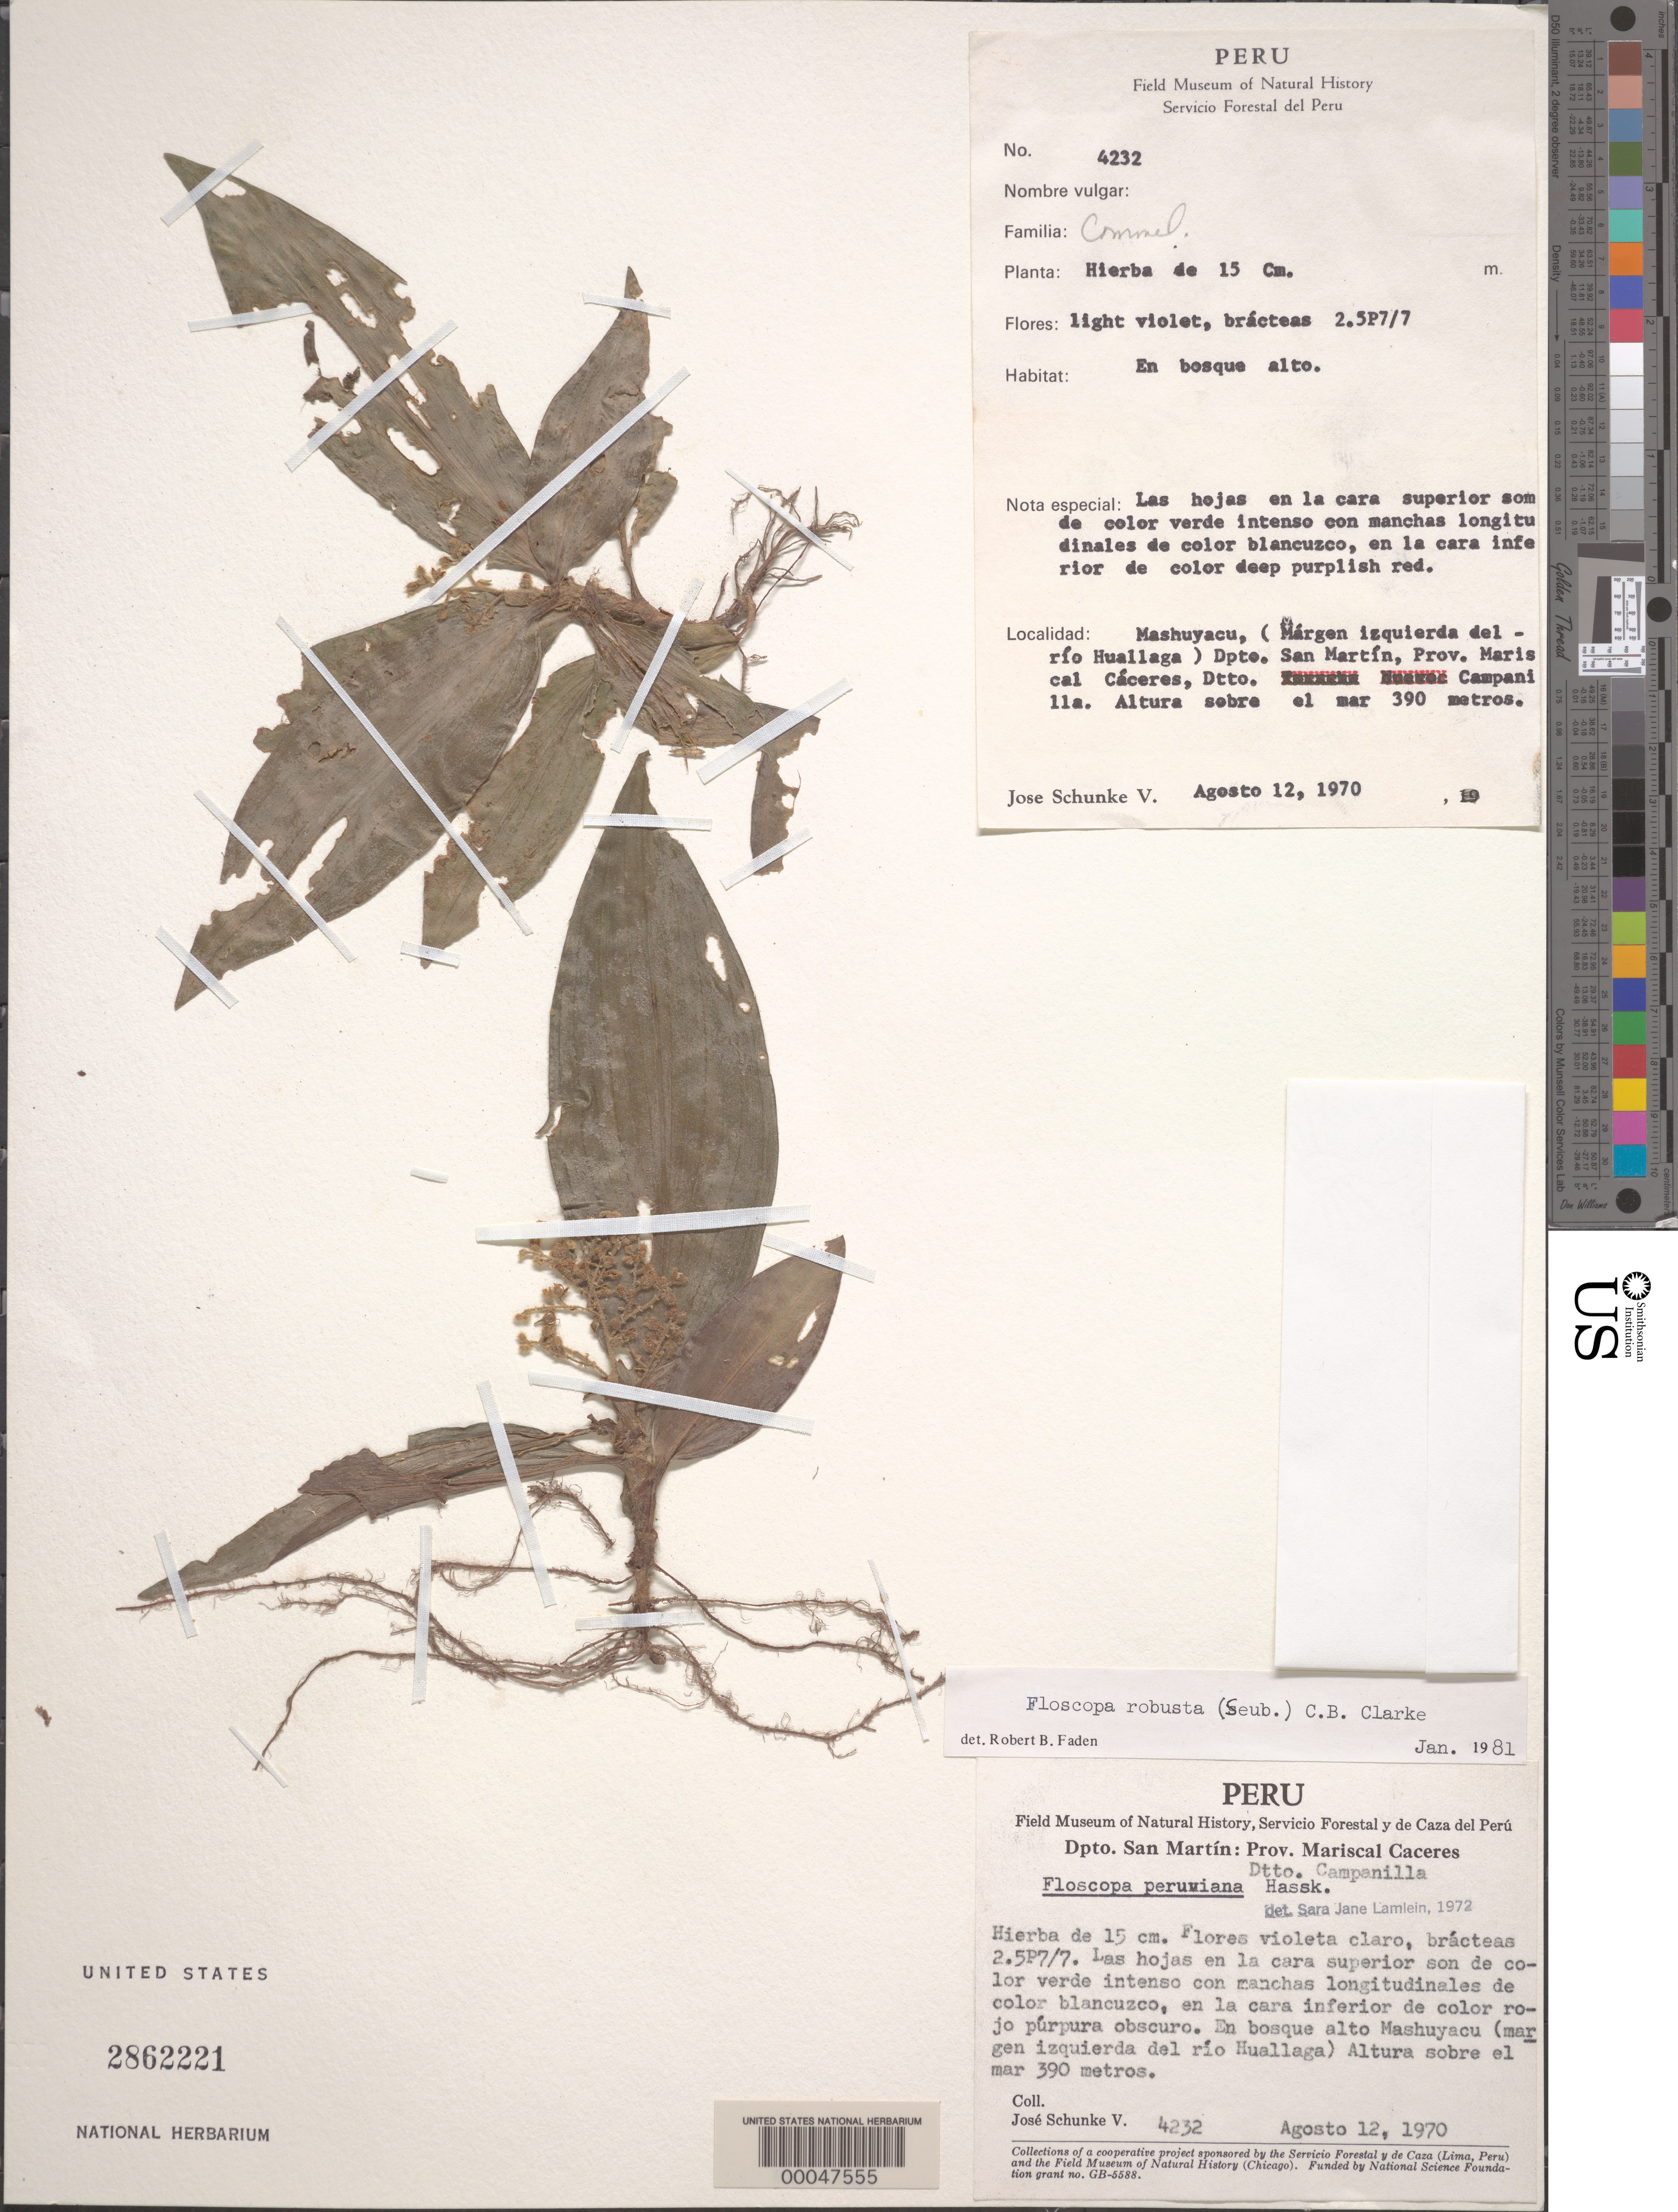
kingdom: Plantae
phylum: Tracheophyta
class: Liliopsida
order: Commelinales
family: Commelinaceae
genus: Floscopa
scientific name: Floscopa robusta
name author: (Seub.) C.B. Clarke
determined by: Faden, Robert B., (US), Smithsonian Institution - National Museum of Natural History (UNITED STATES)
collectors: J. Schunke Vigo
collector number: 4232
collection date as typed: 12 Aug 1970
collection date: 1970-08-12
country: Peru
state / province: San Martín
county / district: Mariscal Cáceres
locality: Campanilla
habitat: Low forest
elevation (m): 390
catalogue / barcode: US 2862221